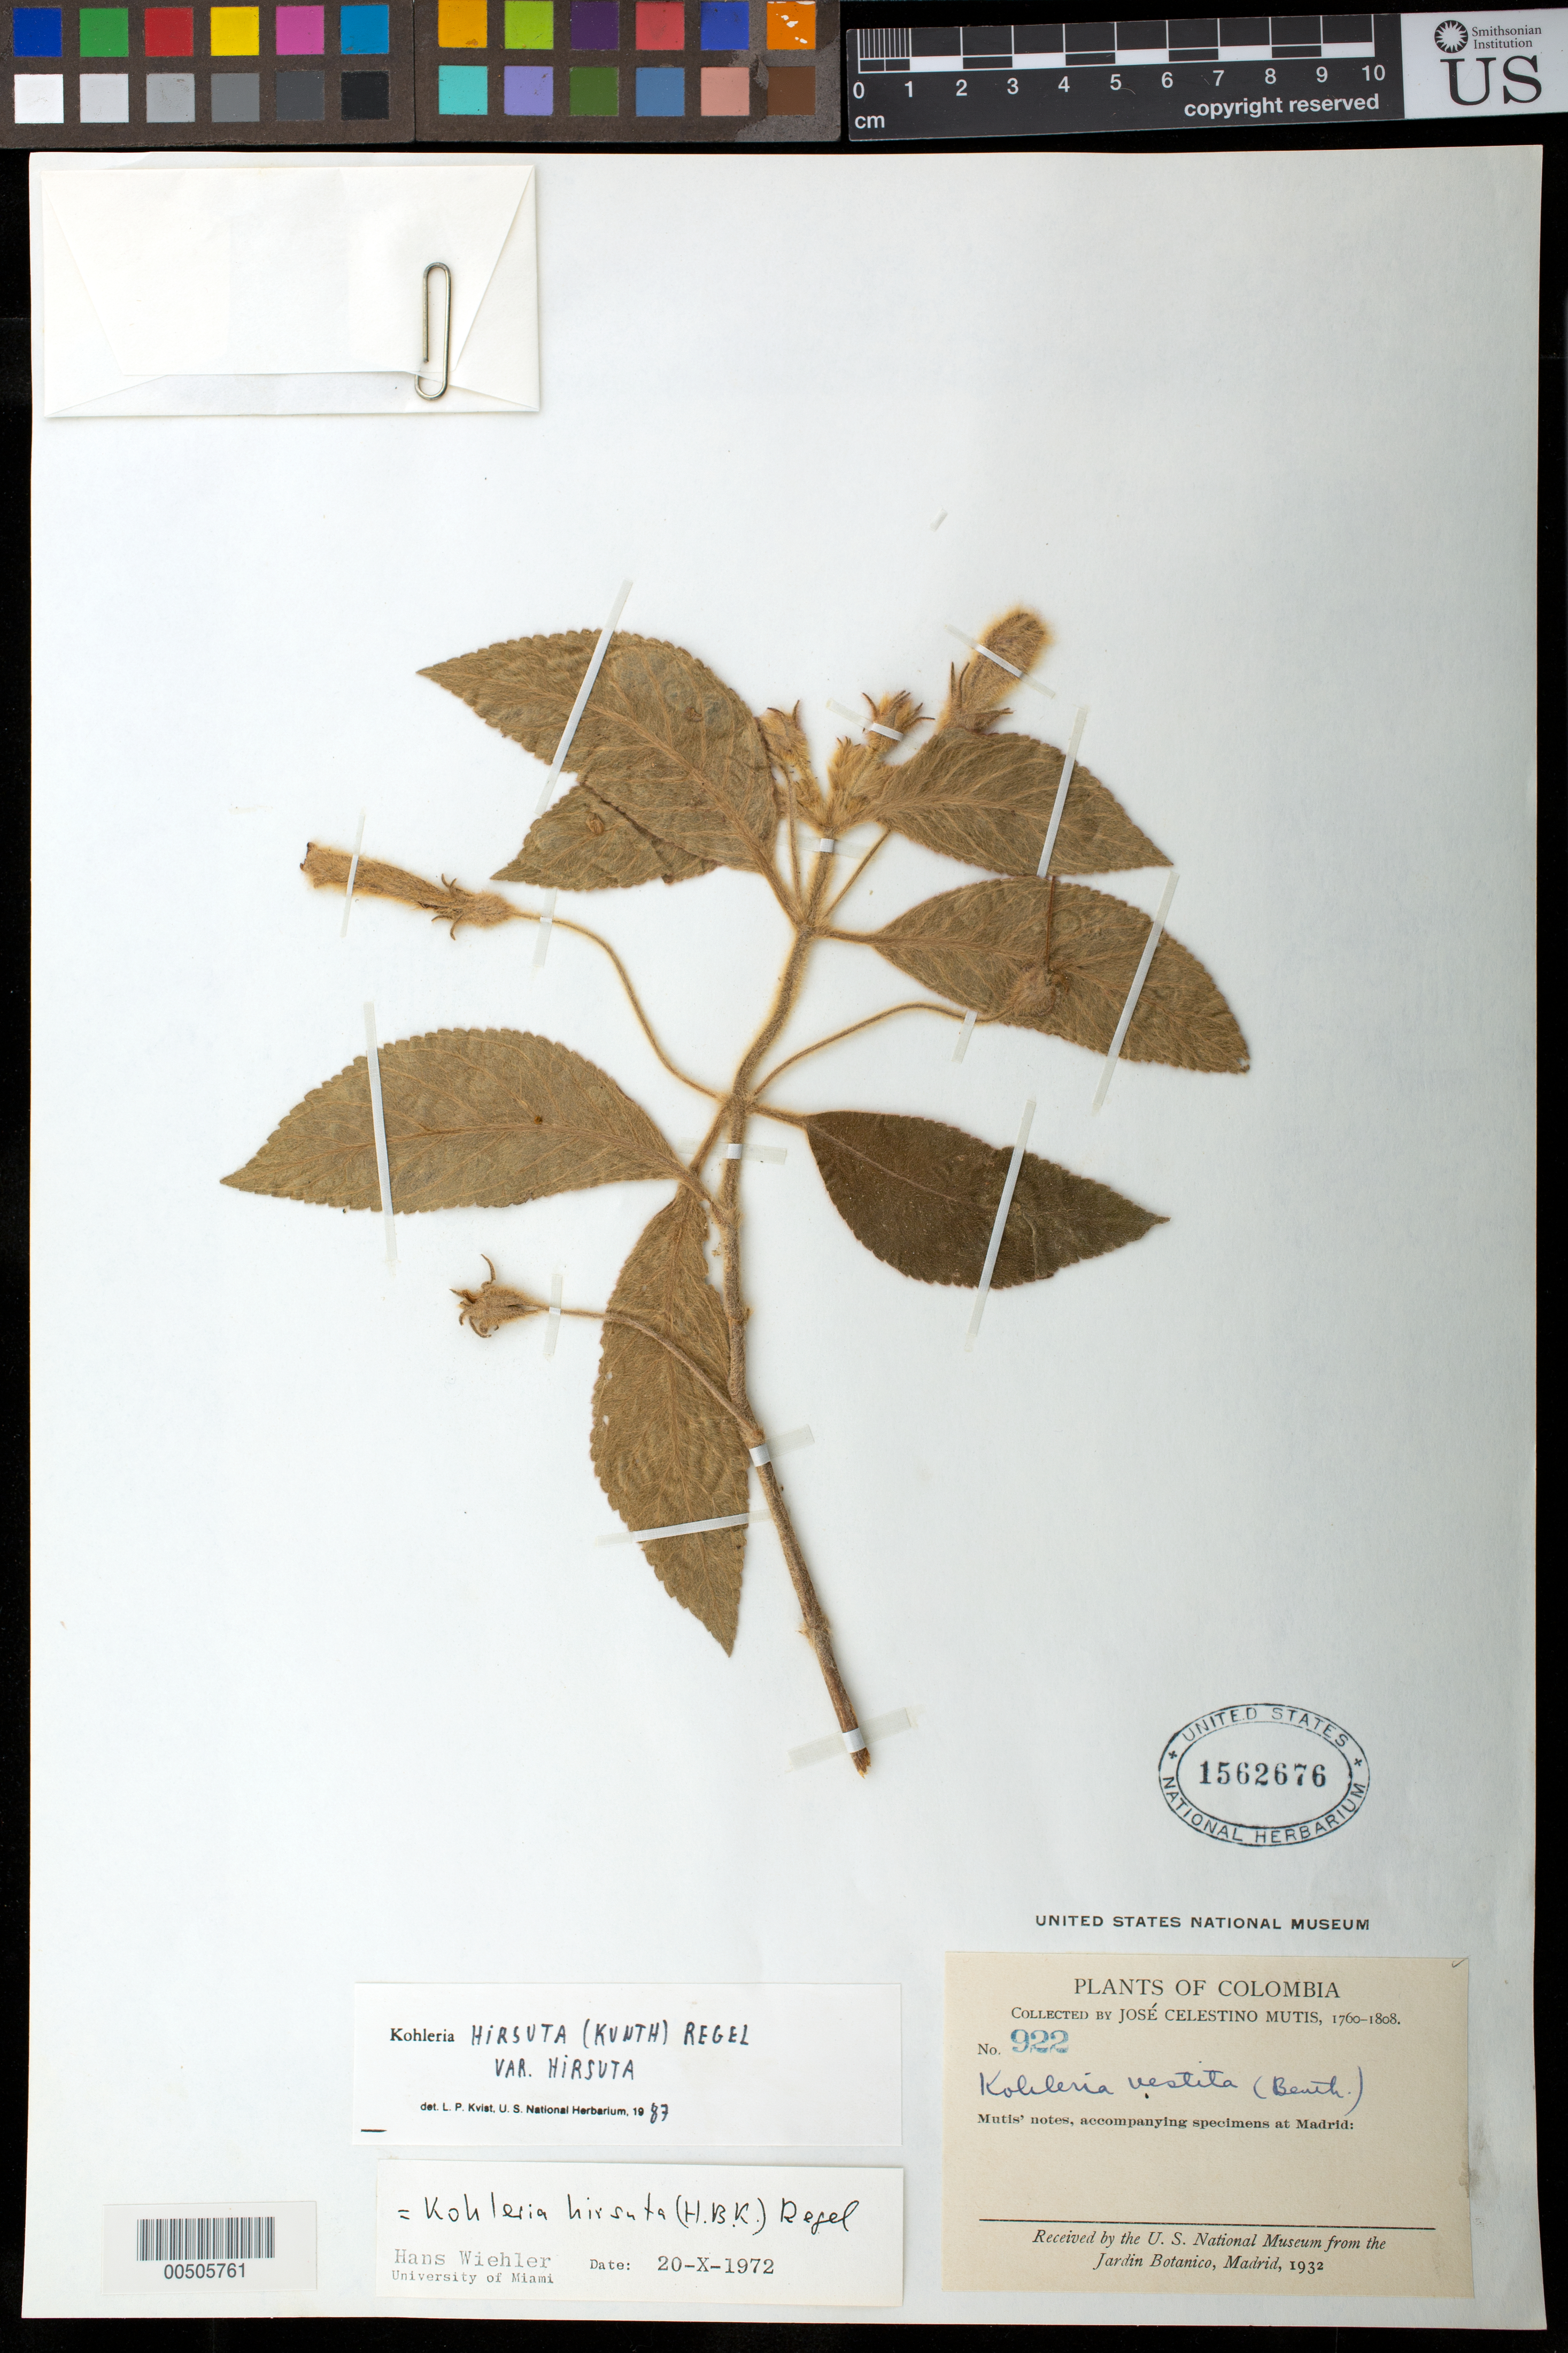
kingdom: Plantae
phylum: Tracheophyta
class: Magnoliopsida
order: Lamiales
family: Gesneriaceae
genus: Kohleria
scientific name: Kohleria hirsuta var. hirsuta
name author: (Kunth) Regel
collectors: J. C. B. Mutis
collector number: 922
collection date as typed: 1760-1808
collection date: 1760/1808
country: Colombia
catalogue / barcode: US 1562676